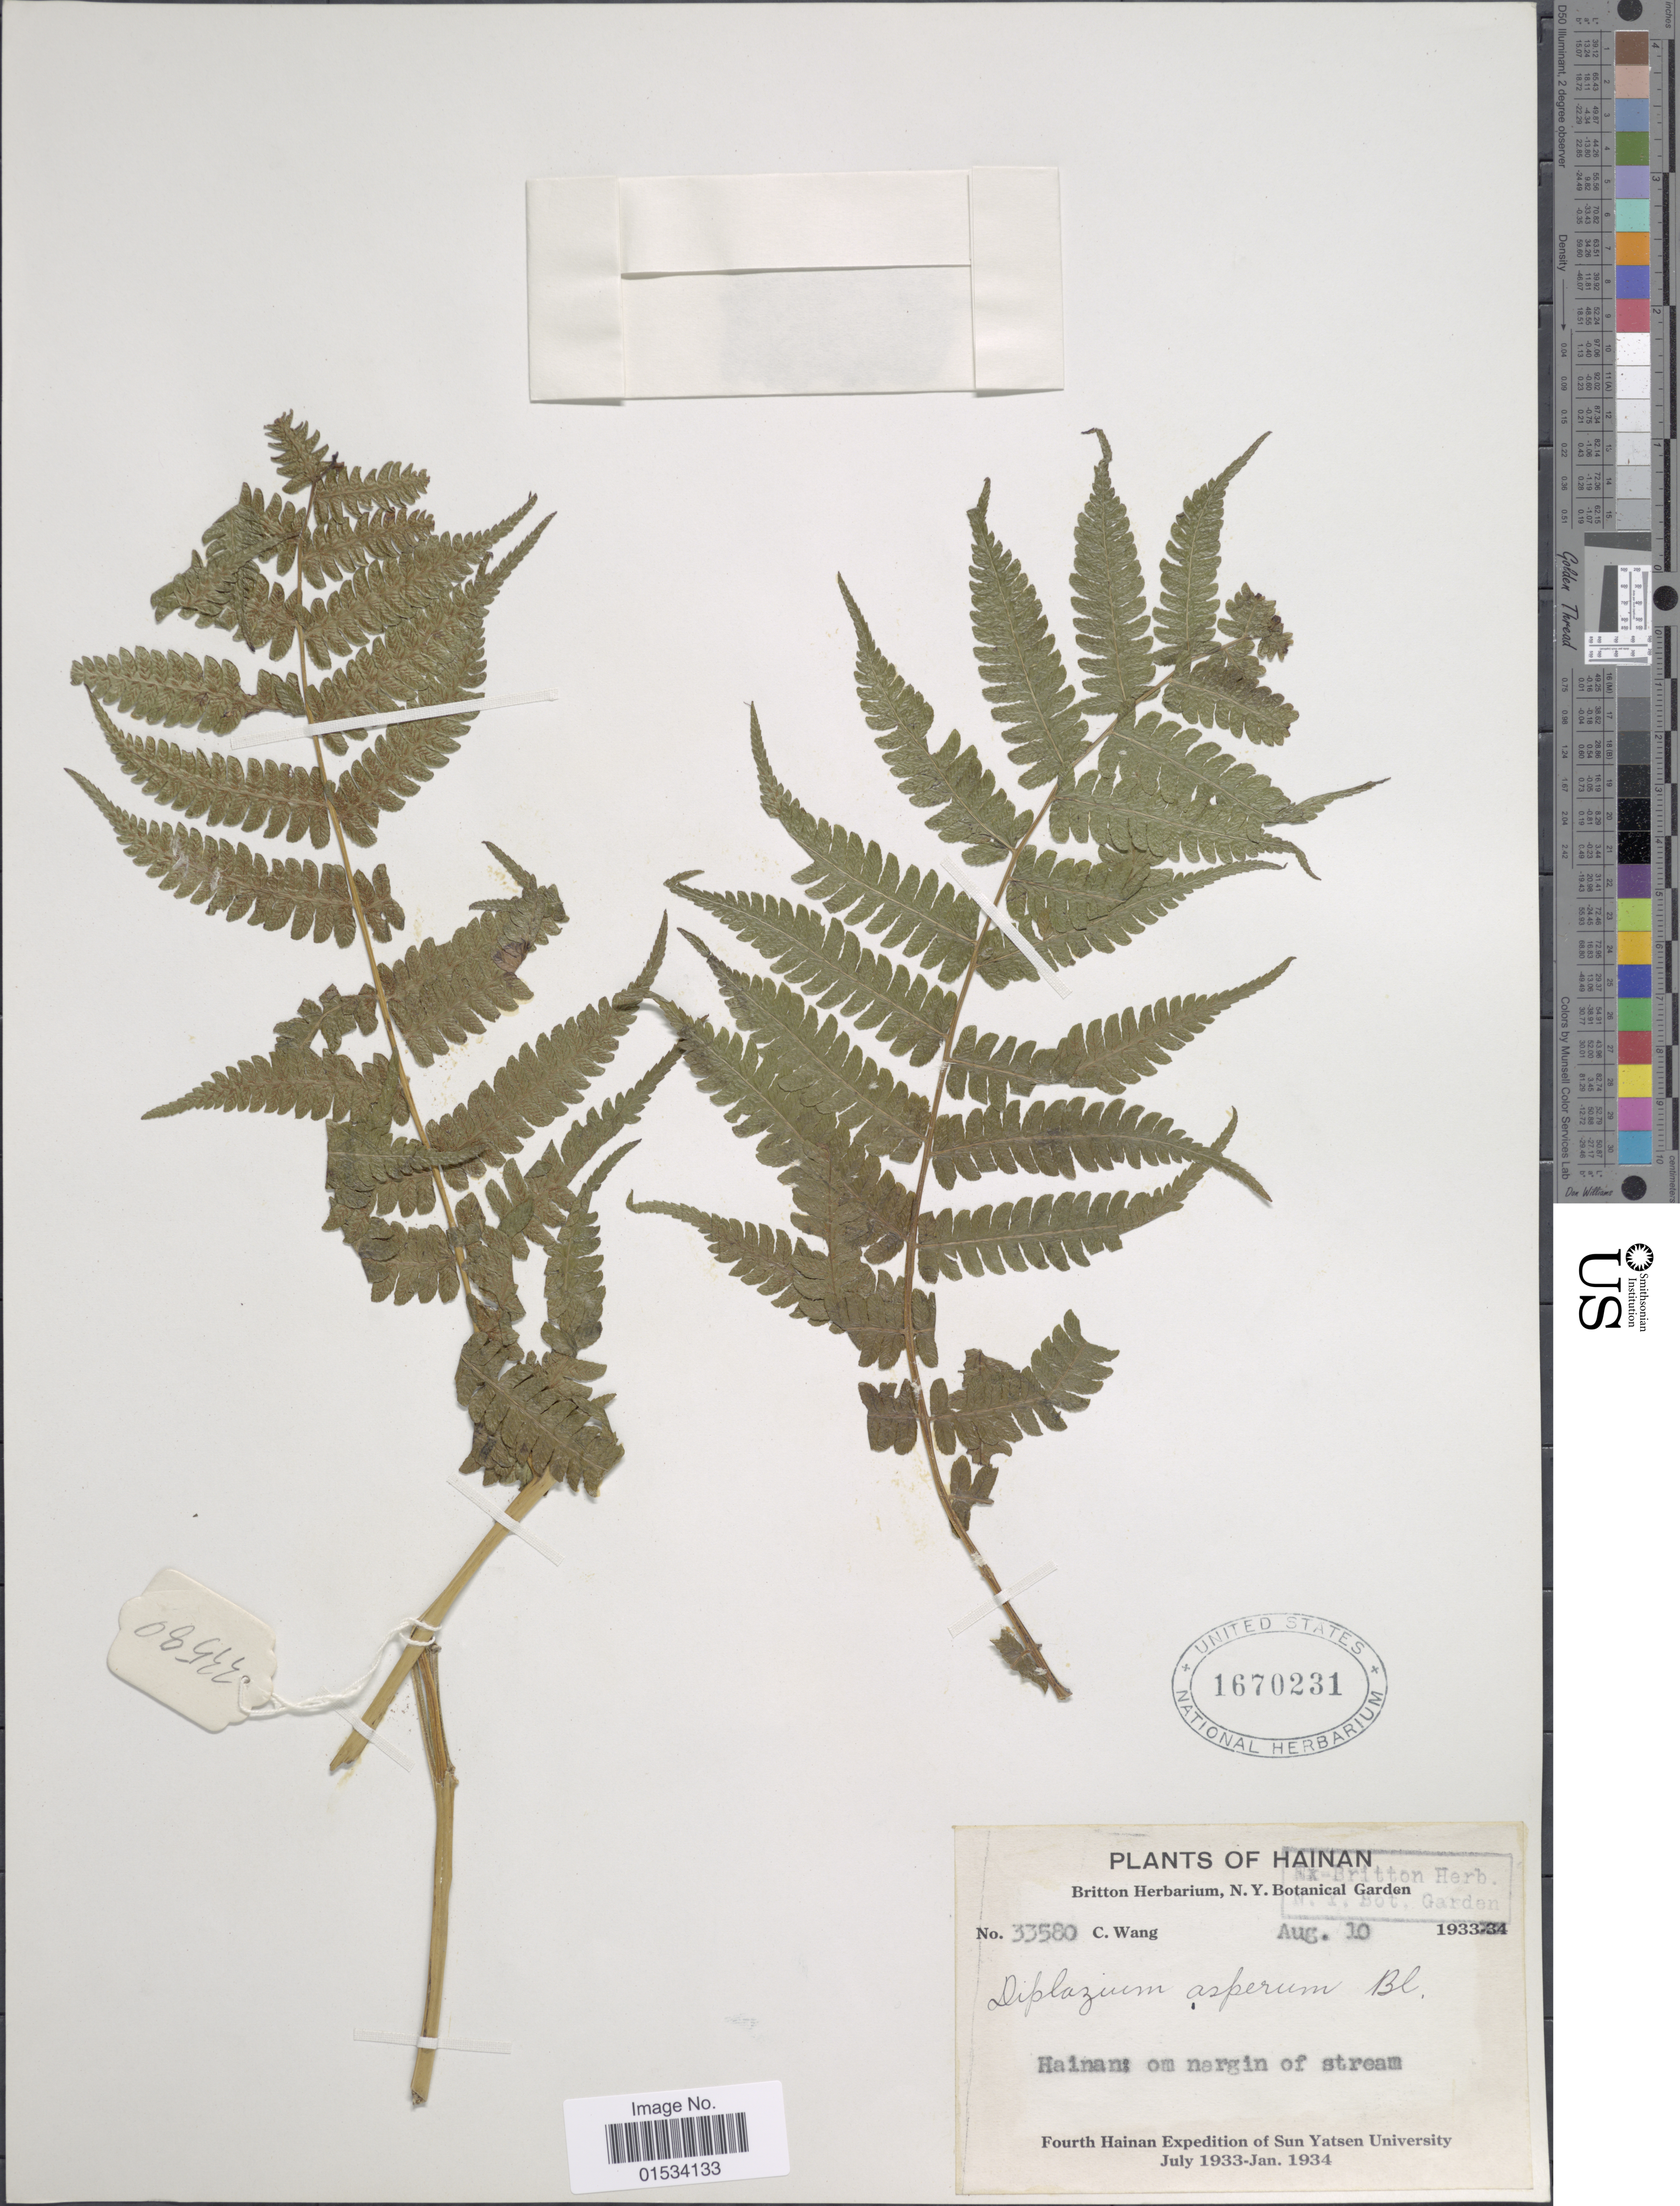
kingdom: Plantae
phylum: Tracheophyta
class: Polypodiopsida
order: Polypodiales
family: Athyriaceae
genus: Diplazium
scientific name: Diplazium polypodioides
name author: Blume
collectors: C. Wang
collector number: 33580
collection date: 1933-08-10/1934-08-10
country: China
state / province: Hainan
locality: On nargin of stream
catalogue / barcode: US 1670231